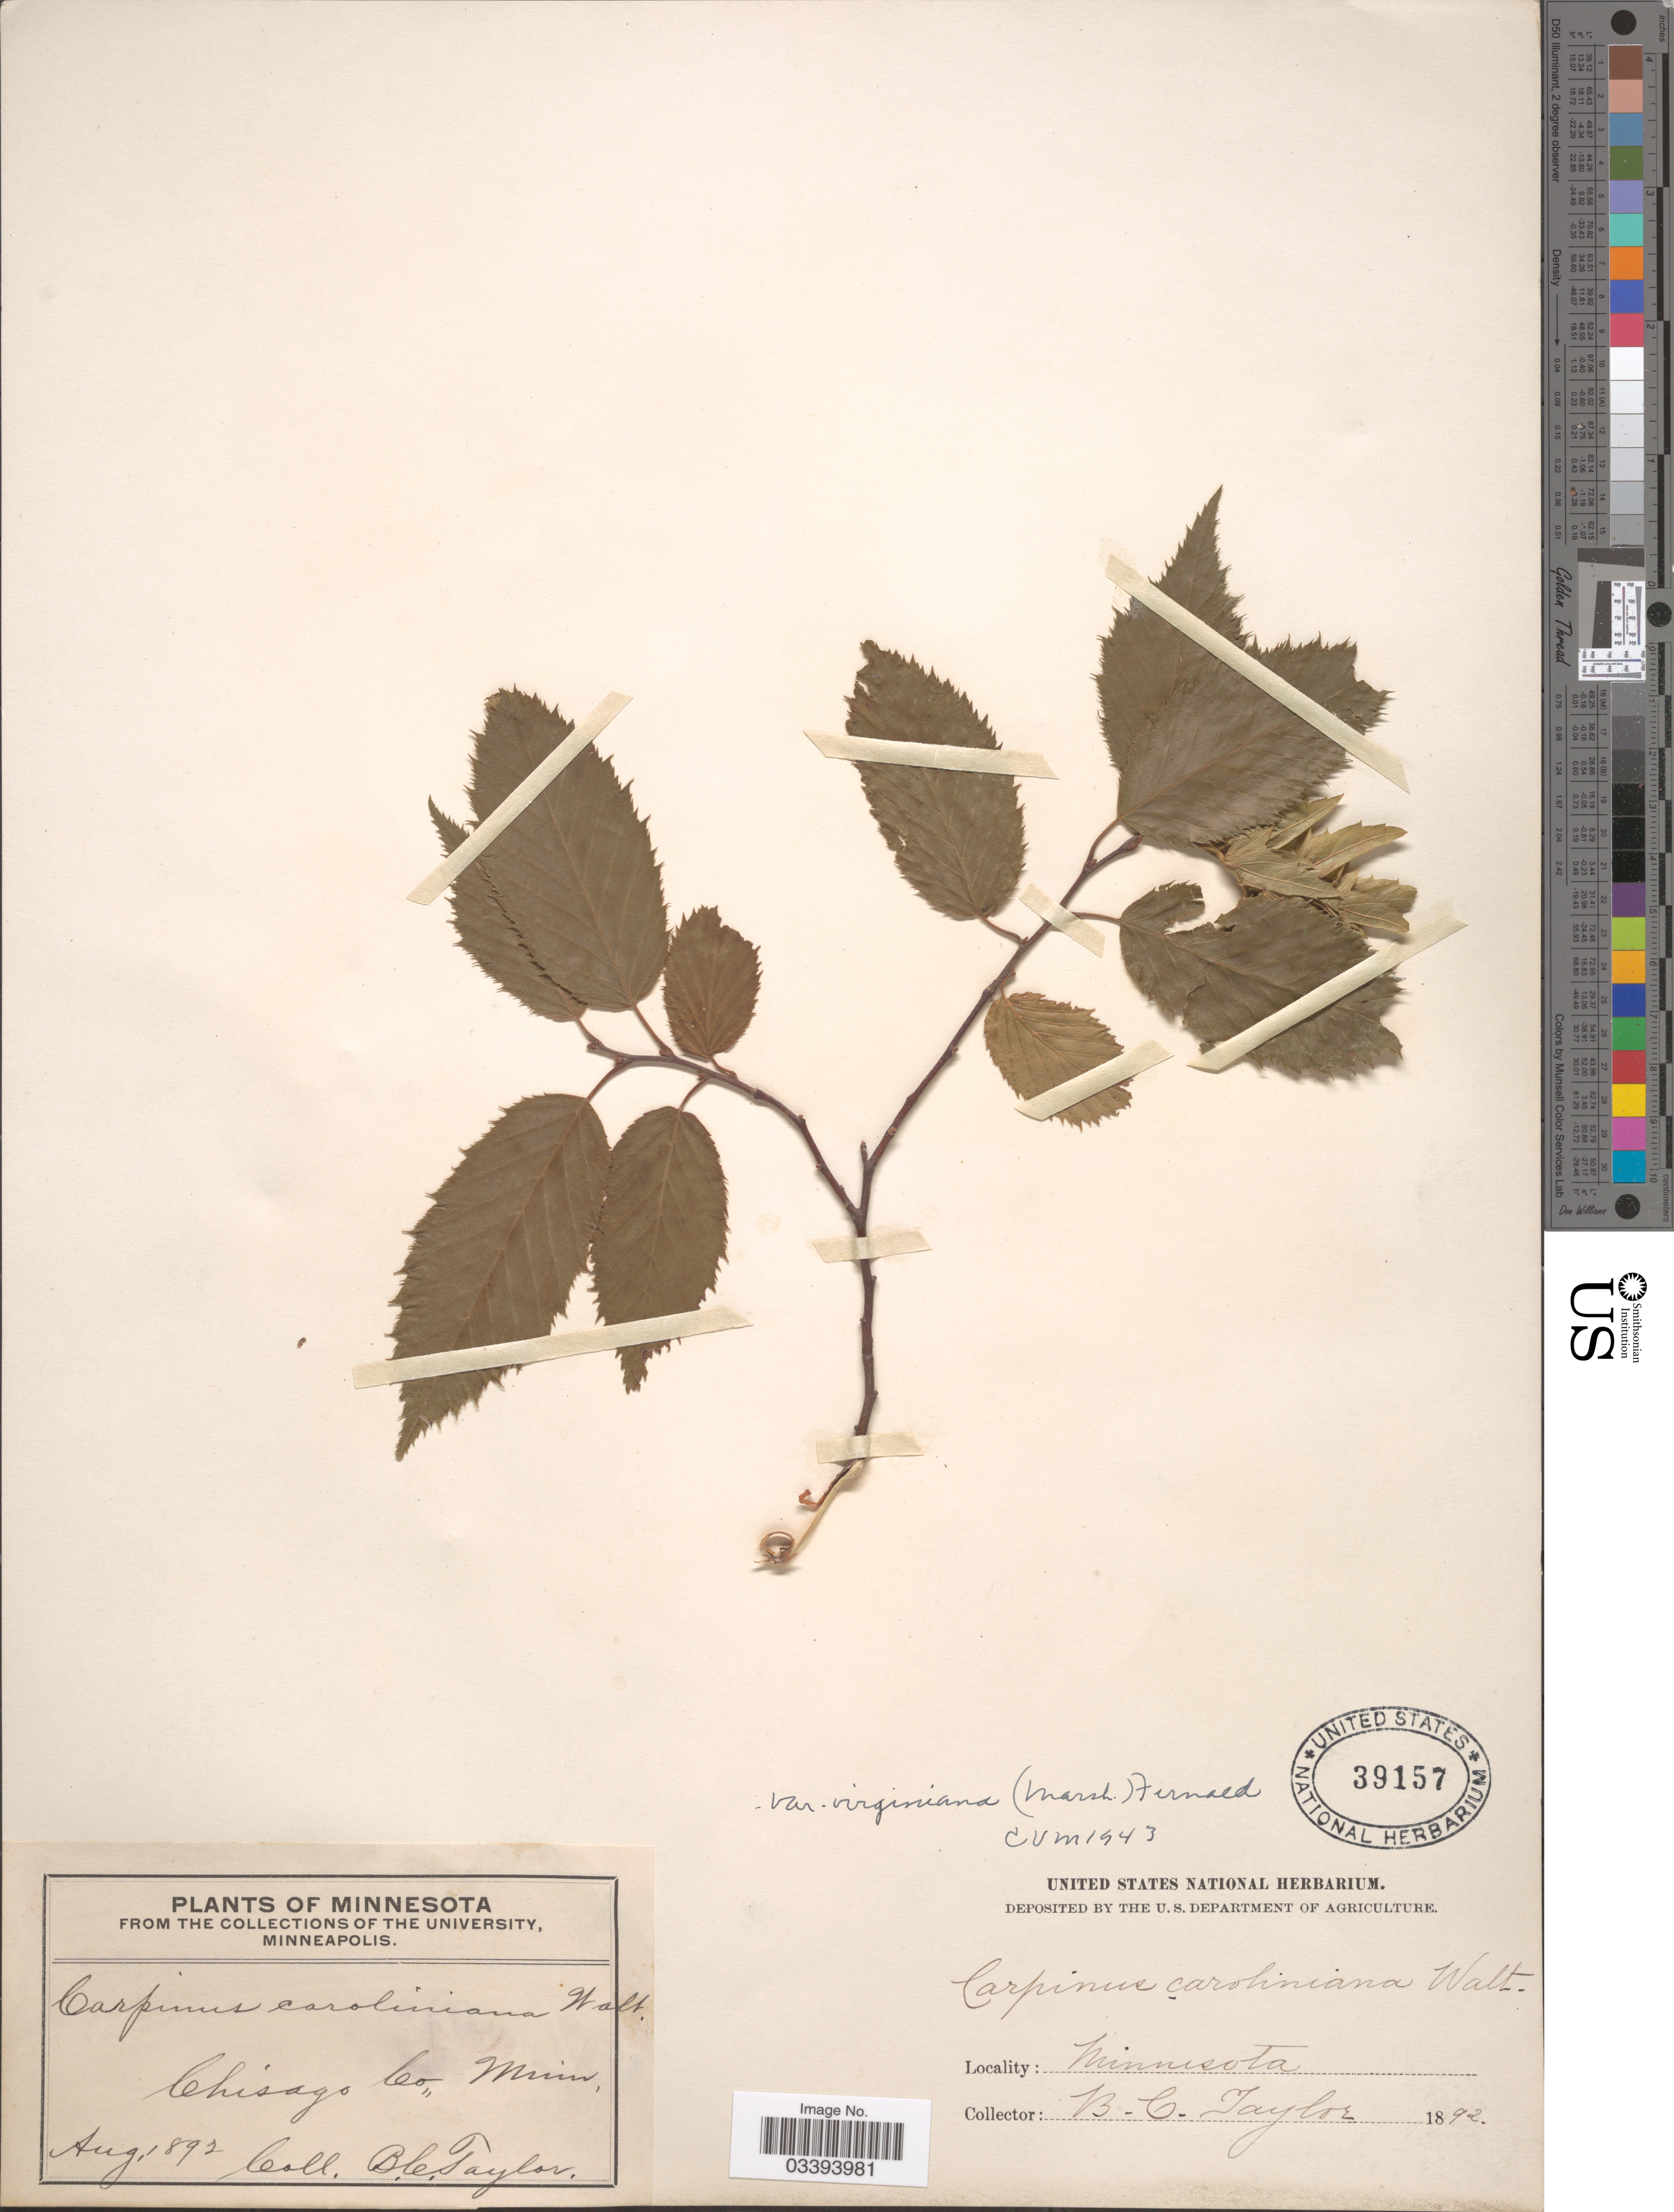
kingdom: Plantae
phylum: Tracheophyta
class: Magnoliopsida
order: Fagales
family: Betulaceae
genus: Carpinus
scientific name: Carpinus caroliniana subsp. virginiana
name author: (Marshall) Furlow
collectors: B. C. Taylor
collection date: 1892-08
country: United States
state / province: Minnesota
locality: Chisago Co.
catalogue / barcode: US 39157